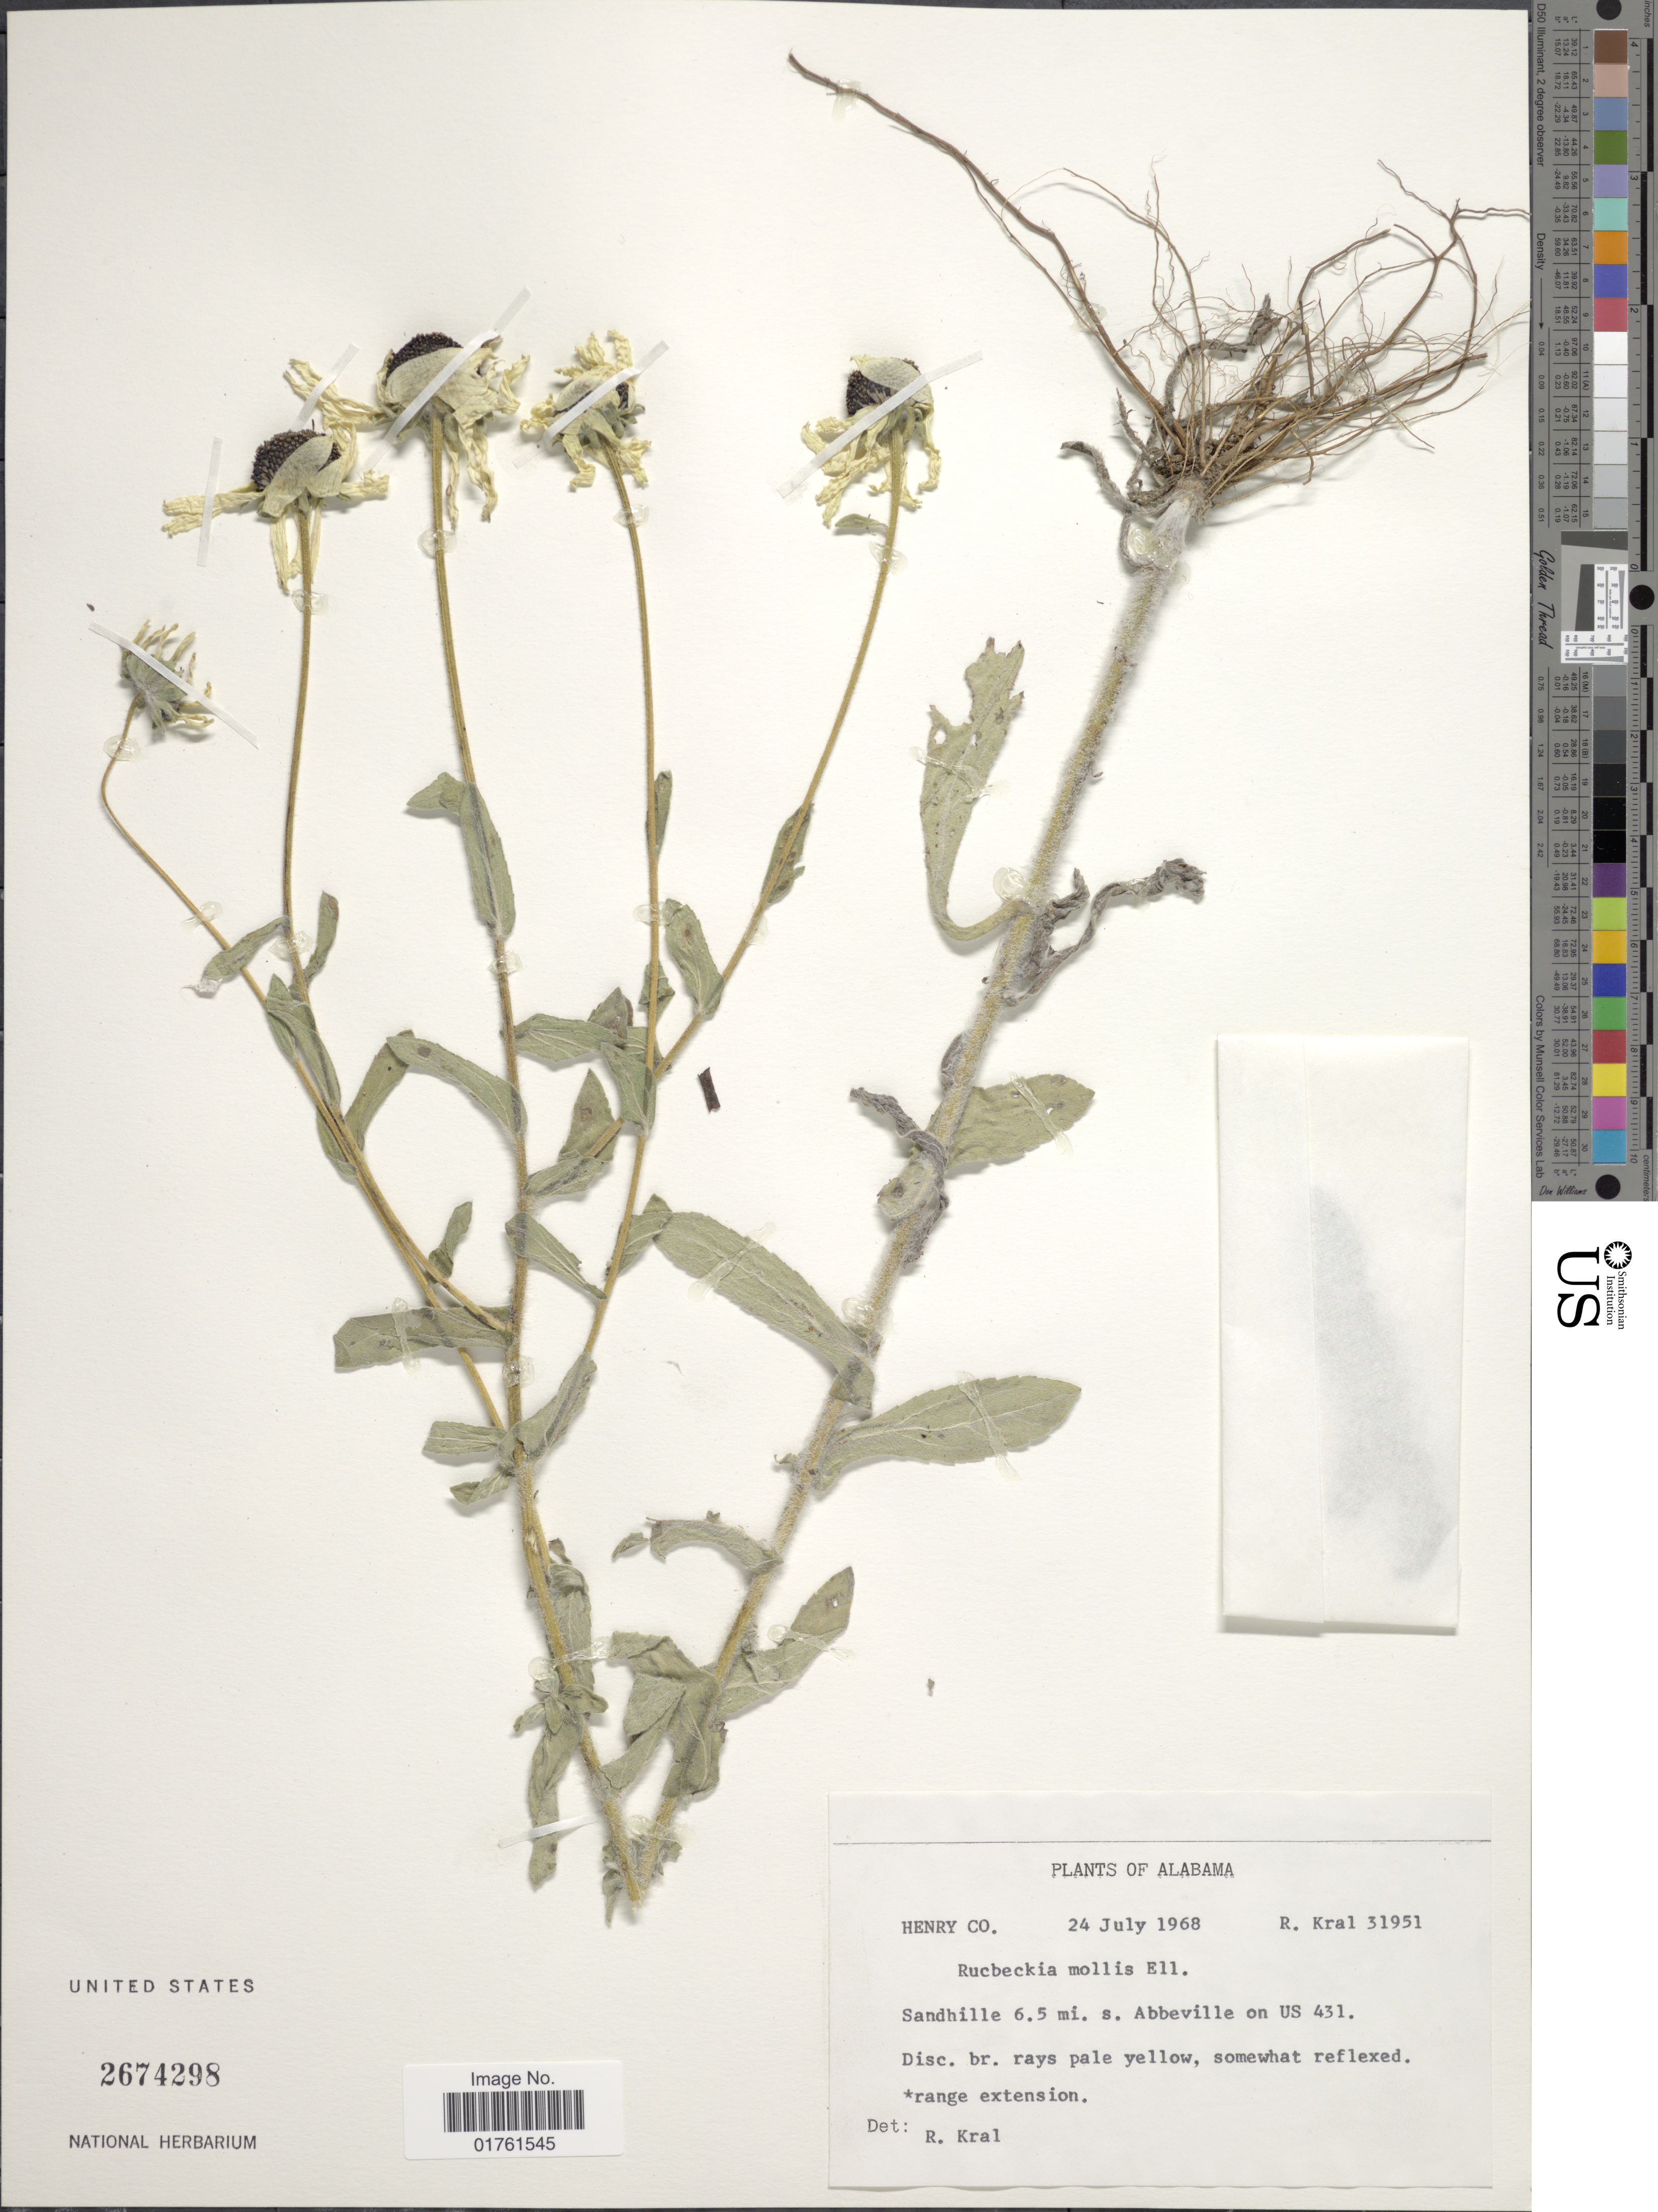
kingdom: Plantae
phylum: Tracheophyta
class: Magnoliopsida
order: Asterales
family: Asteraceae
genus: Rudbeckia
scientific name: Rudbeckia mollis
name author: Elliott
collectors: R. Kral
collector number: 31951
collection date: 1968-07-24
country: United States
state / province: Alabama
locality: Henry Co, Sandhill 6.5 mi. s. Abbeville on US 431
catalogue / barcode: US 2674298